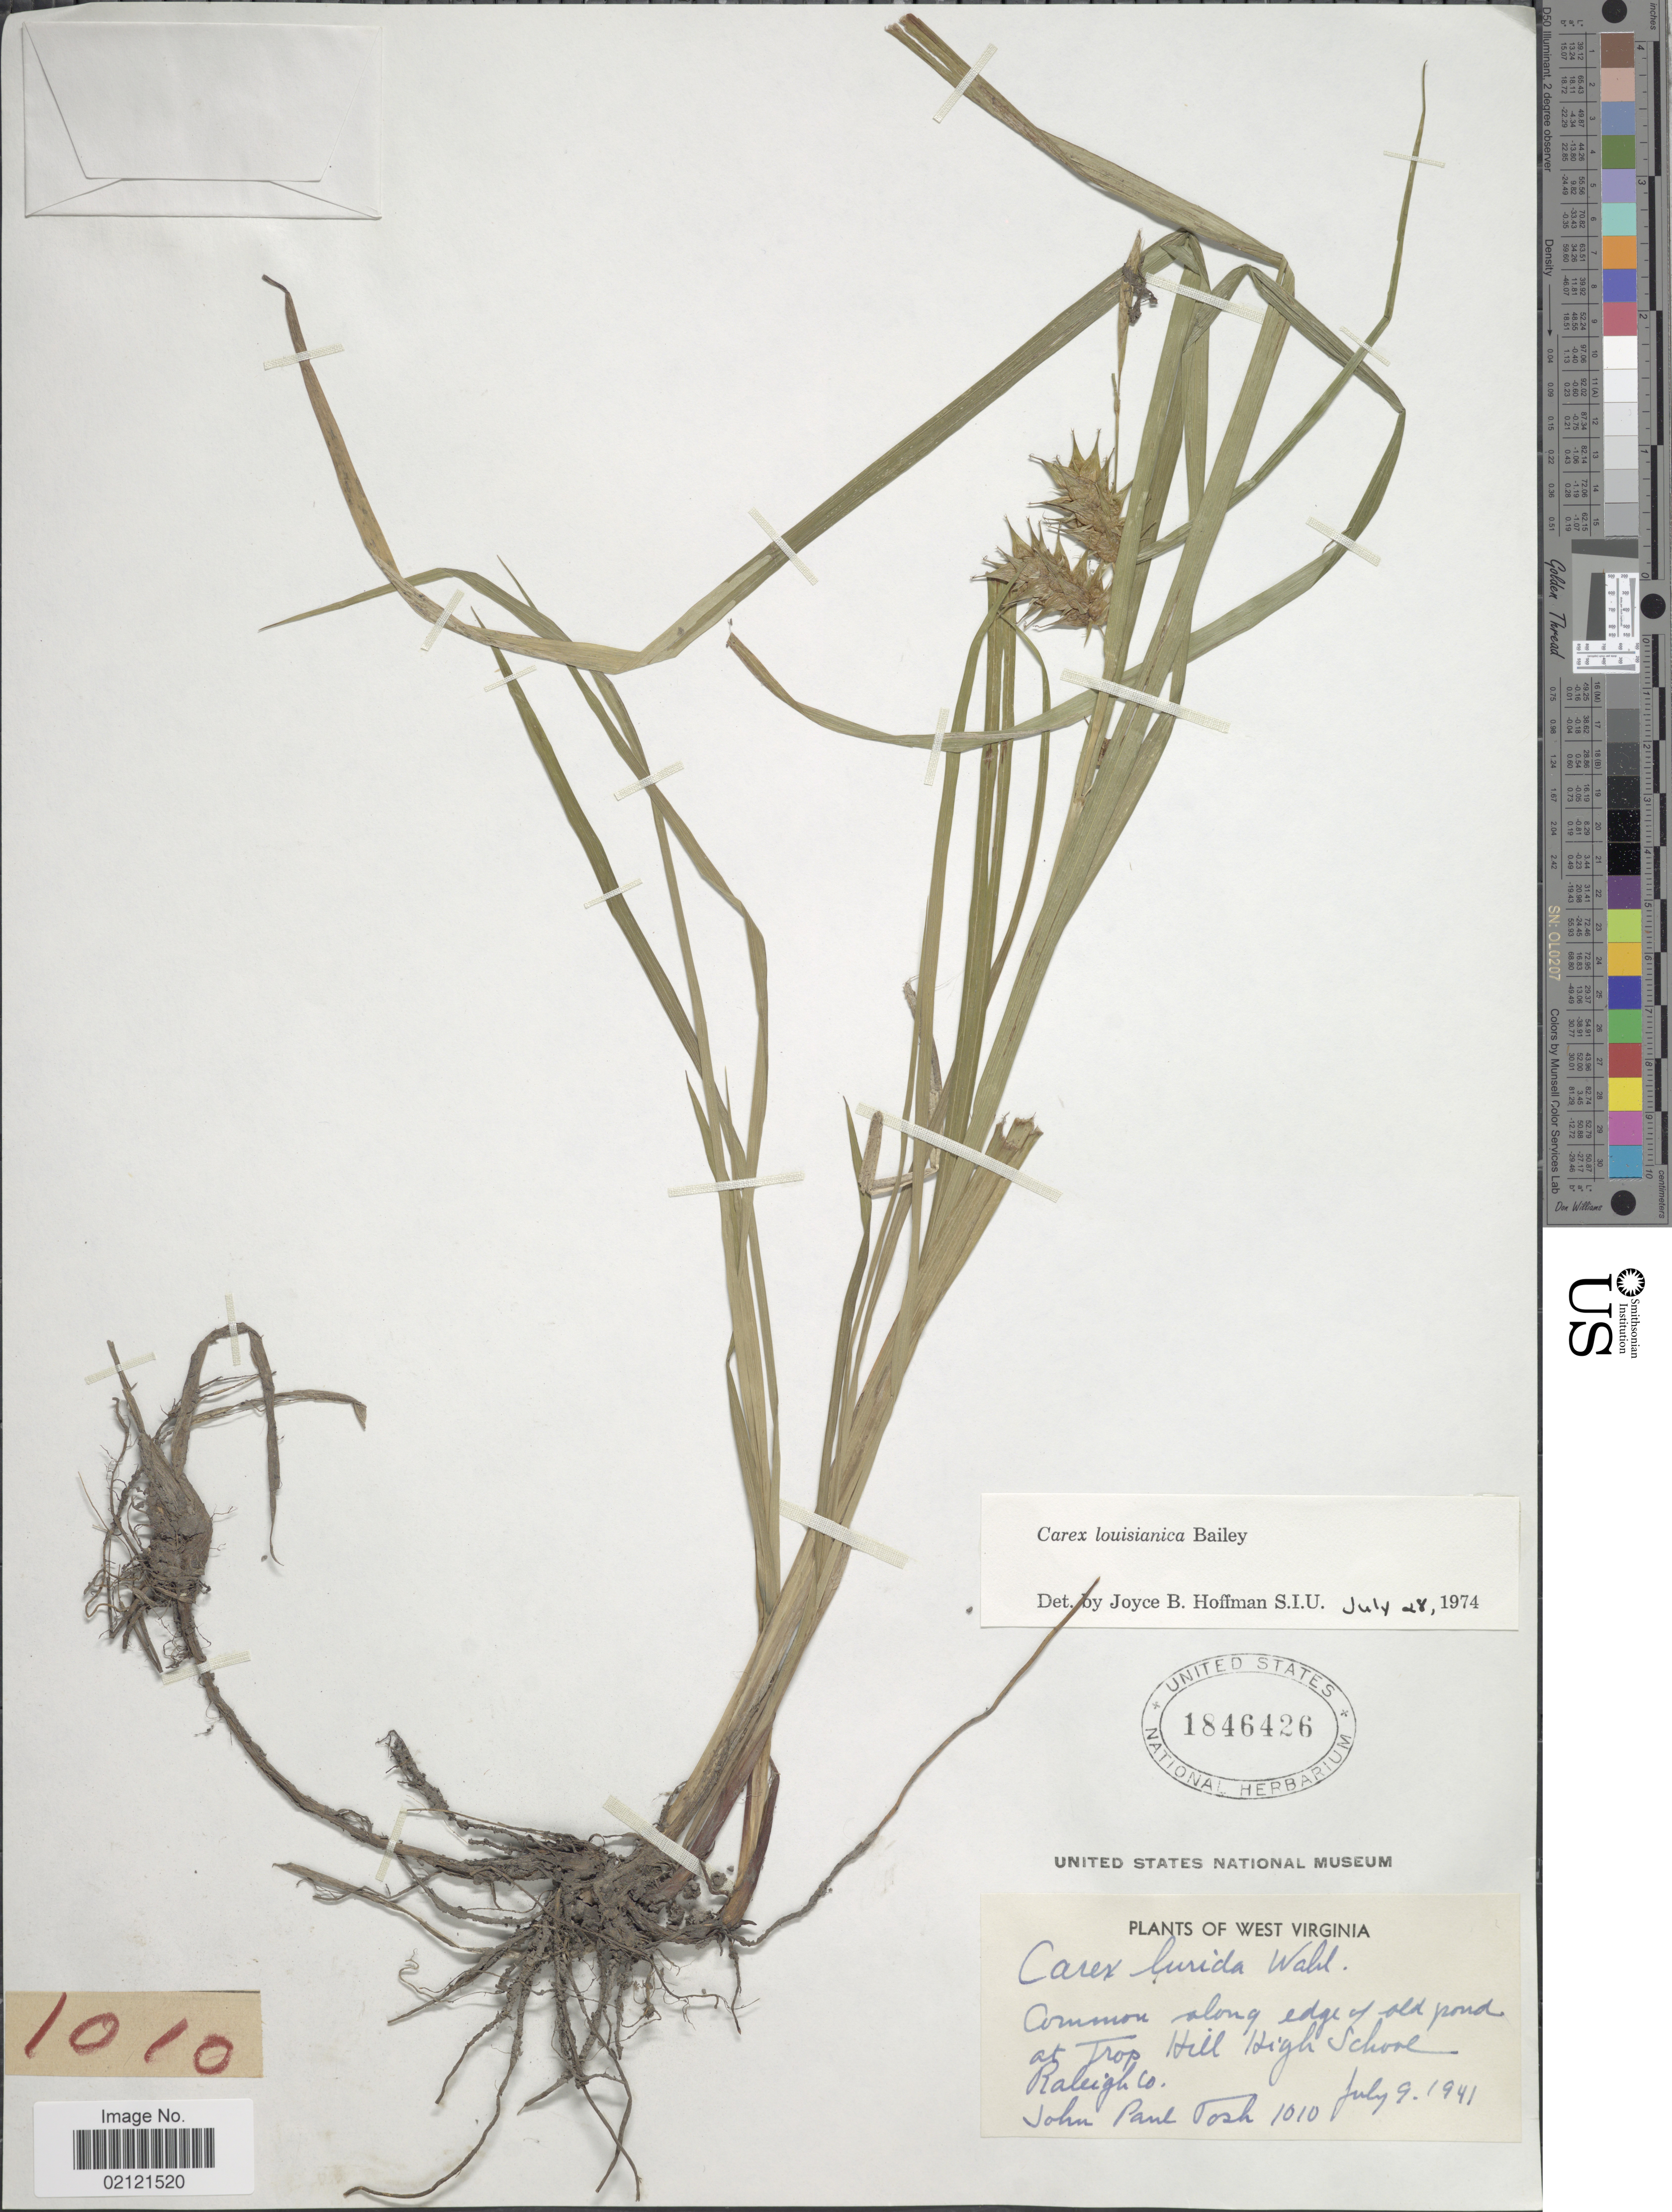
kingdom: Plantae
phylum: Tracheophyta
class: Liliopsida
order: Poales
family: Cyperaceae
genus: Carex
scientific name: Carex louisianica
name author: L.H. Bailey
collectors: J. Tosh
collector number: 1010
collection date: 1941-07-09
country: United States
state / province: West Virginia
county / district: Raleigh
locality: Along edge of old pond at Trop Hill High School, Raleigh Co.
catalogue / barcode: US 1846426